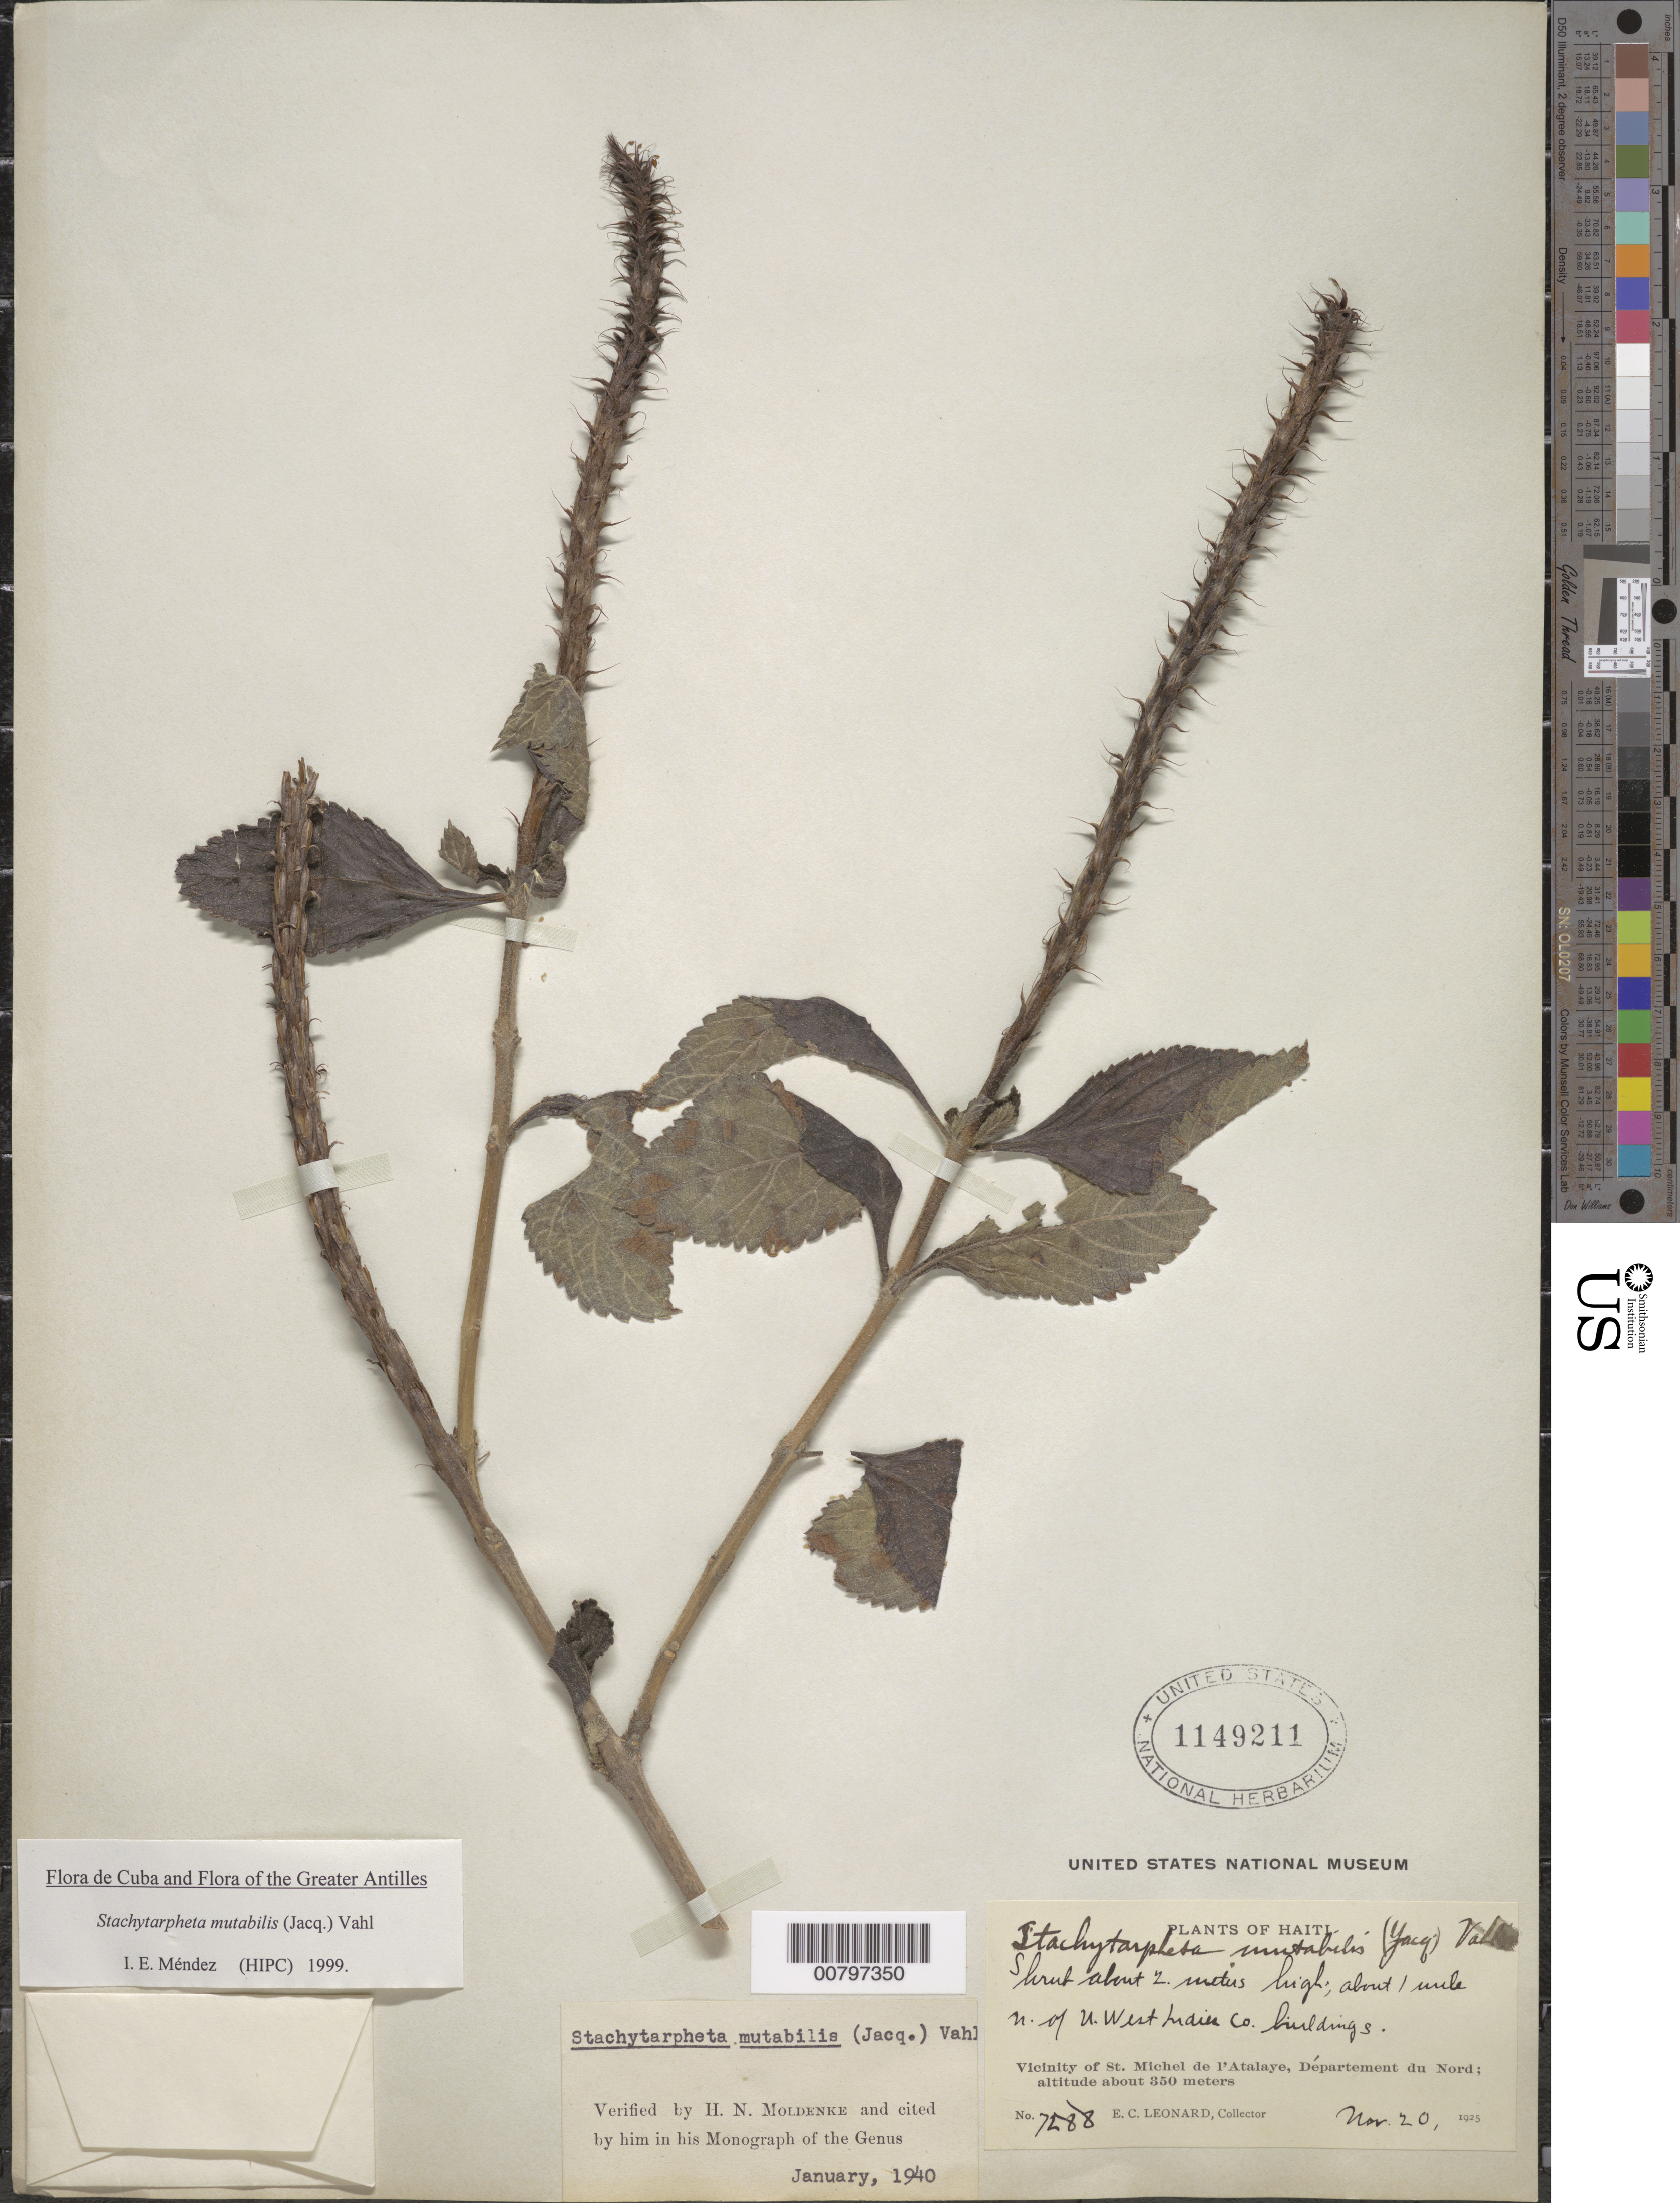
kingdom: Plantae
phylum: Tracheophyta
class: Magnoliopsida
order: Lamiales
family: Verbenaceae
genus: Stachytarpheta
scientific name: Stachytarpheta mutabilis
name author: (Jacq.) Vahl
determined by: Méndez, Isidro E., (HIPC)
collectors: E. C. Leonard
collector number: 7288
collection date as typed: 20 Nov 1925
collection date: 1925-11-20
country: Haiti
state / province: Artibonite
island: Hispaniola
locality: Vicinity of St. Michel de l'Atalaye, ca 1 mile N of U.West Indies Co. buildings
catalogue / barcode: US 1149211